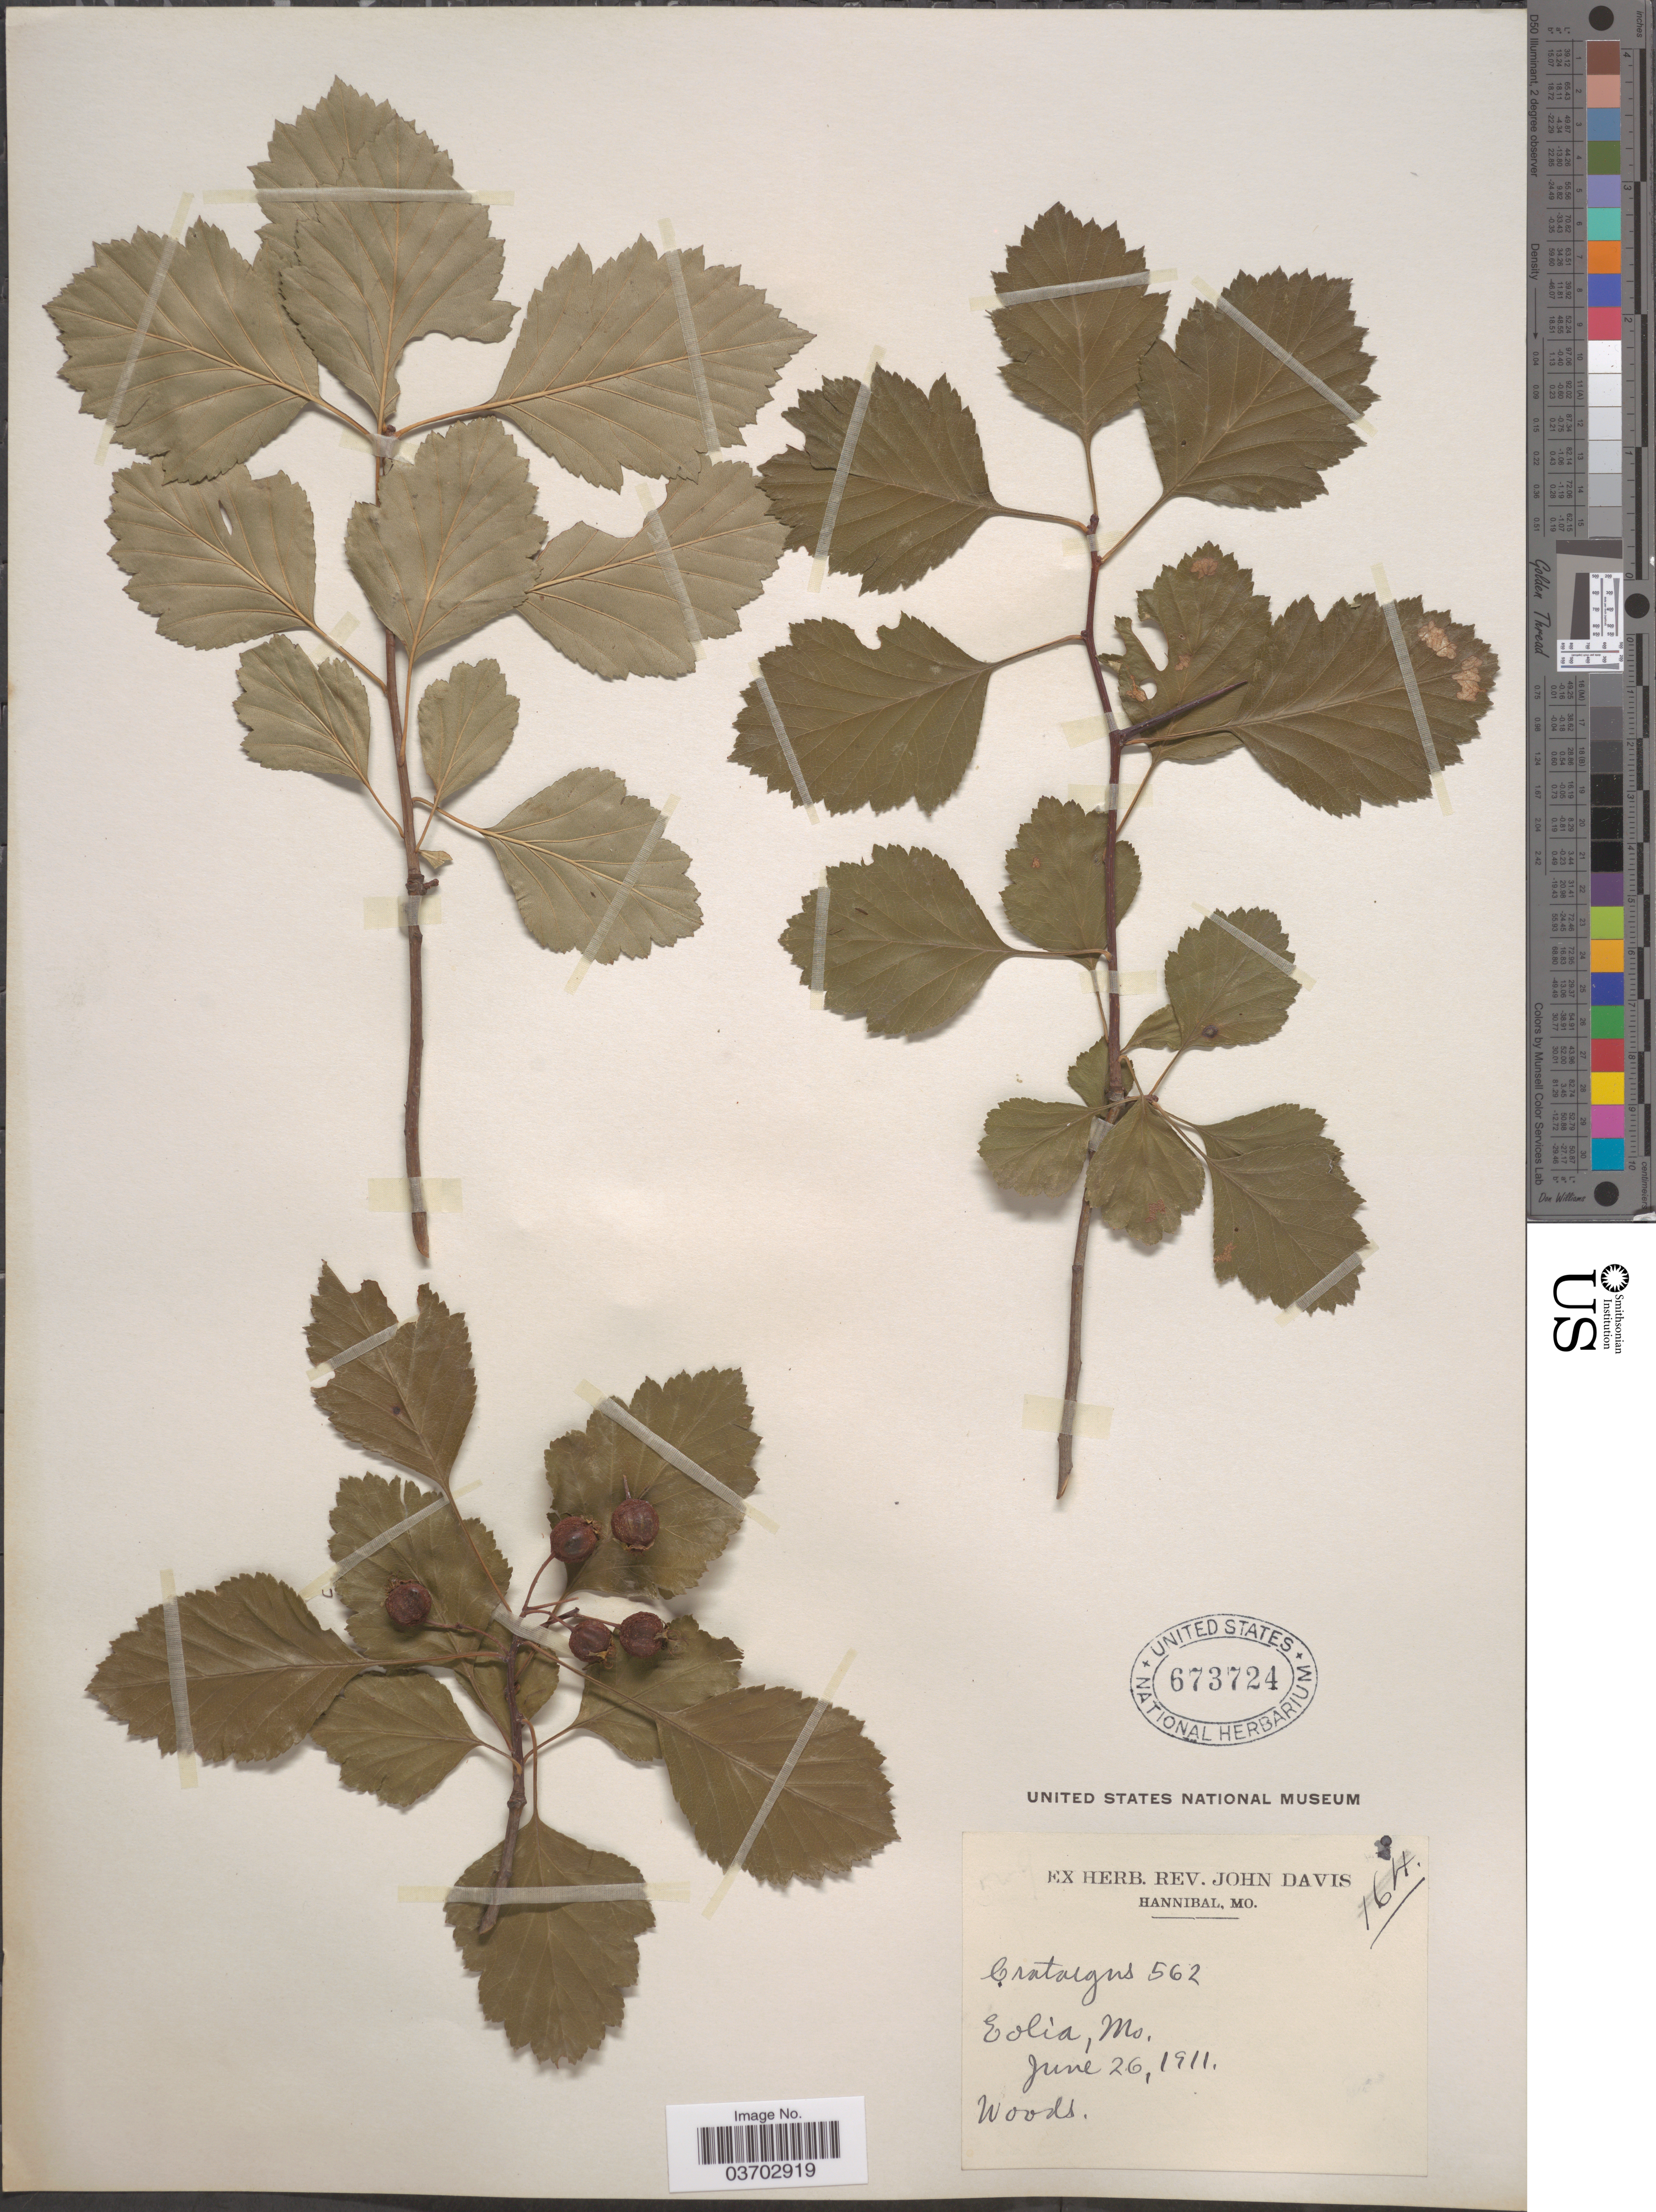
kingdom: Plantae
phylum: Tracheophyta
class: Magnoliopsida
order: Rosales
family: Rosaceae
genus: Crataegus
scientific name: Crataegus sp.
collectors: ex herb. Rev. John Davis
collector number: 562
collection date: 1911-06-26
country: United States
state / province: Missouri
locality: Hannibal. Eolia.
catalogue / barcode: US 673724